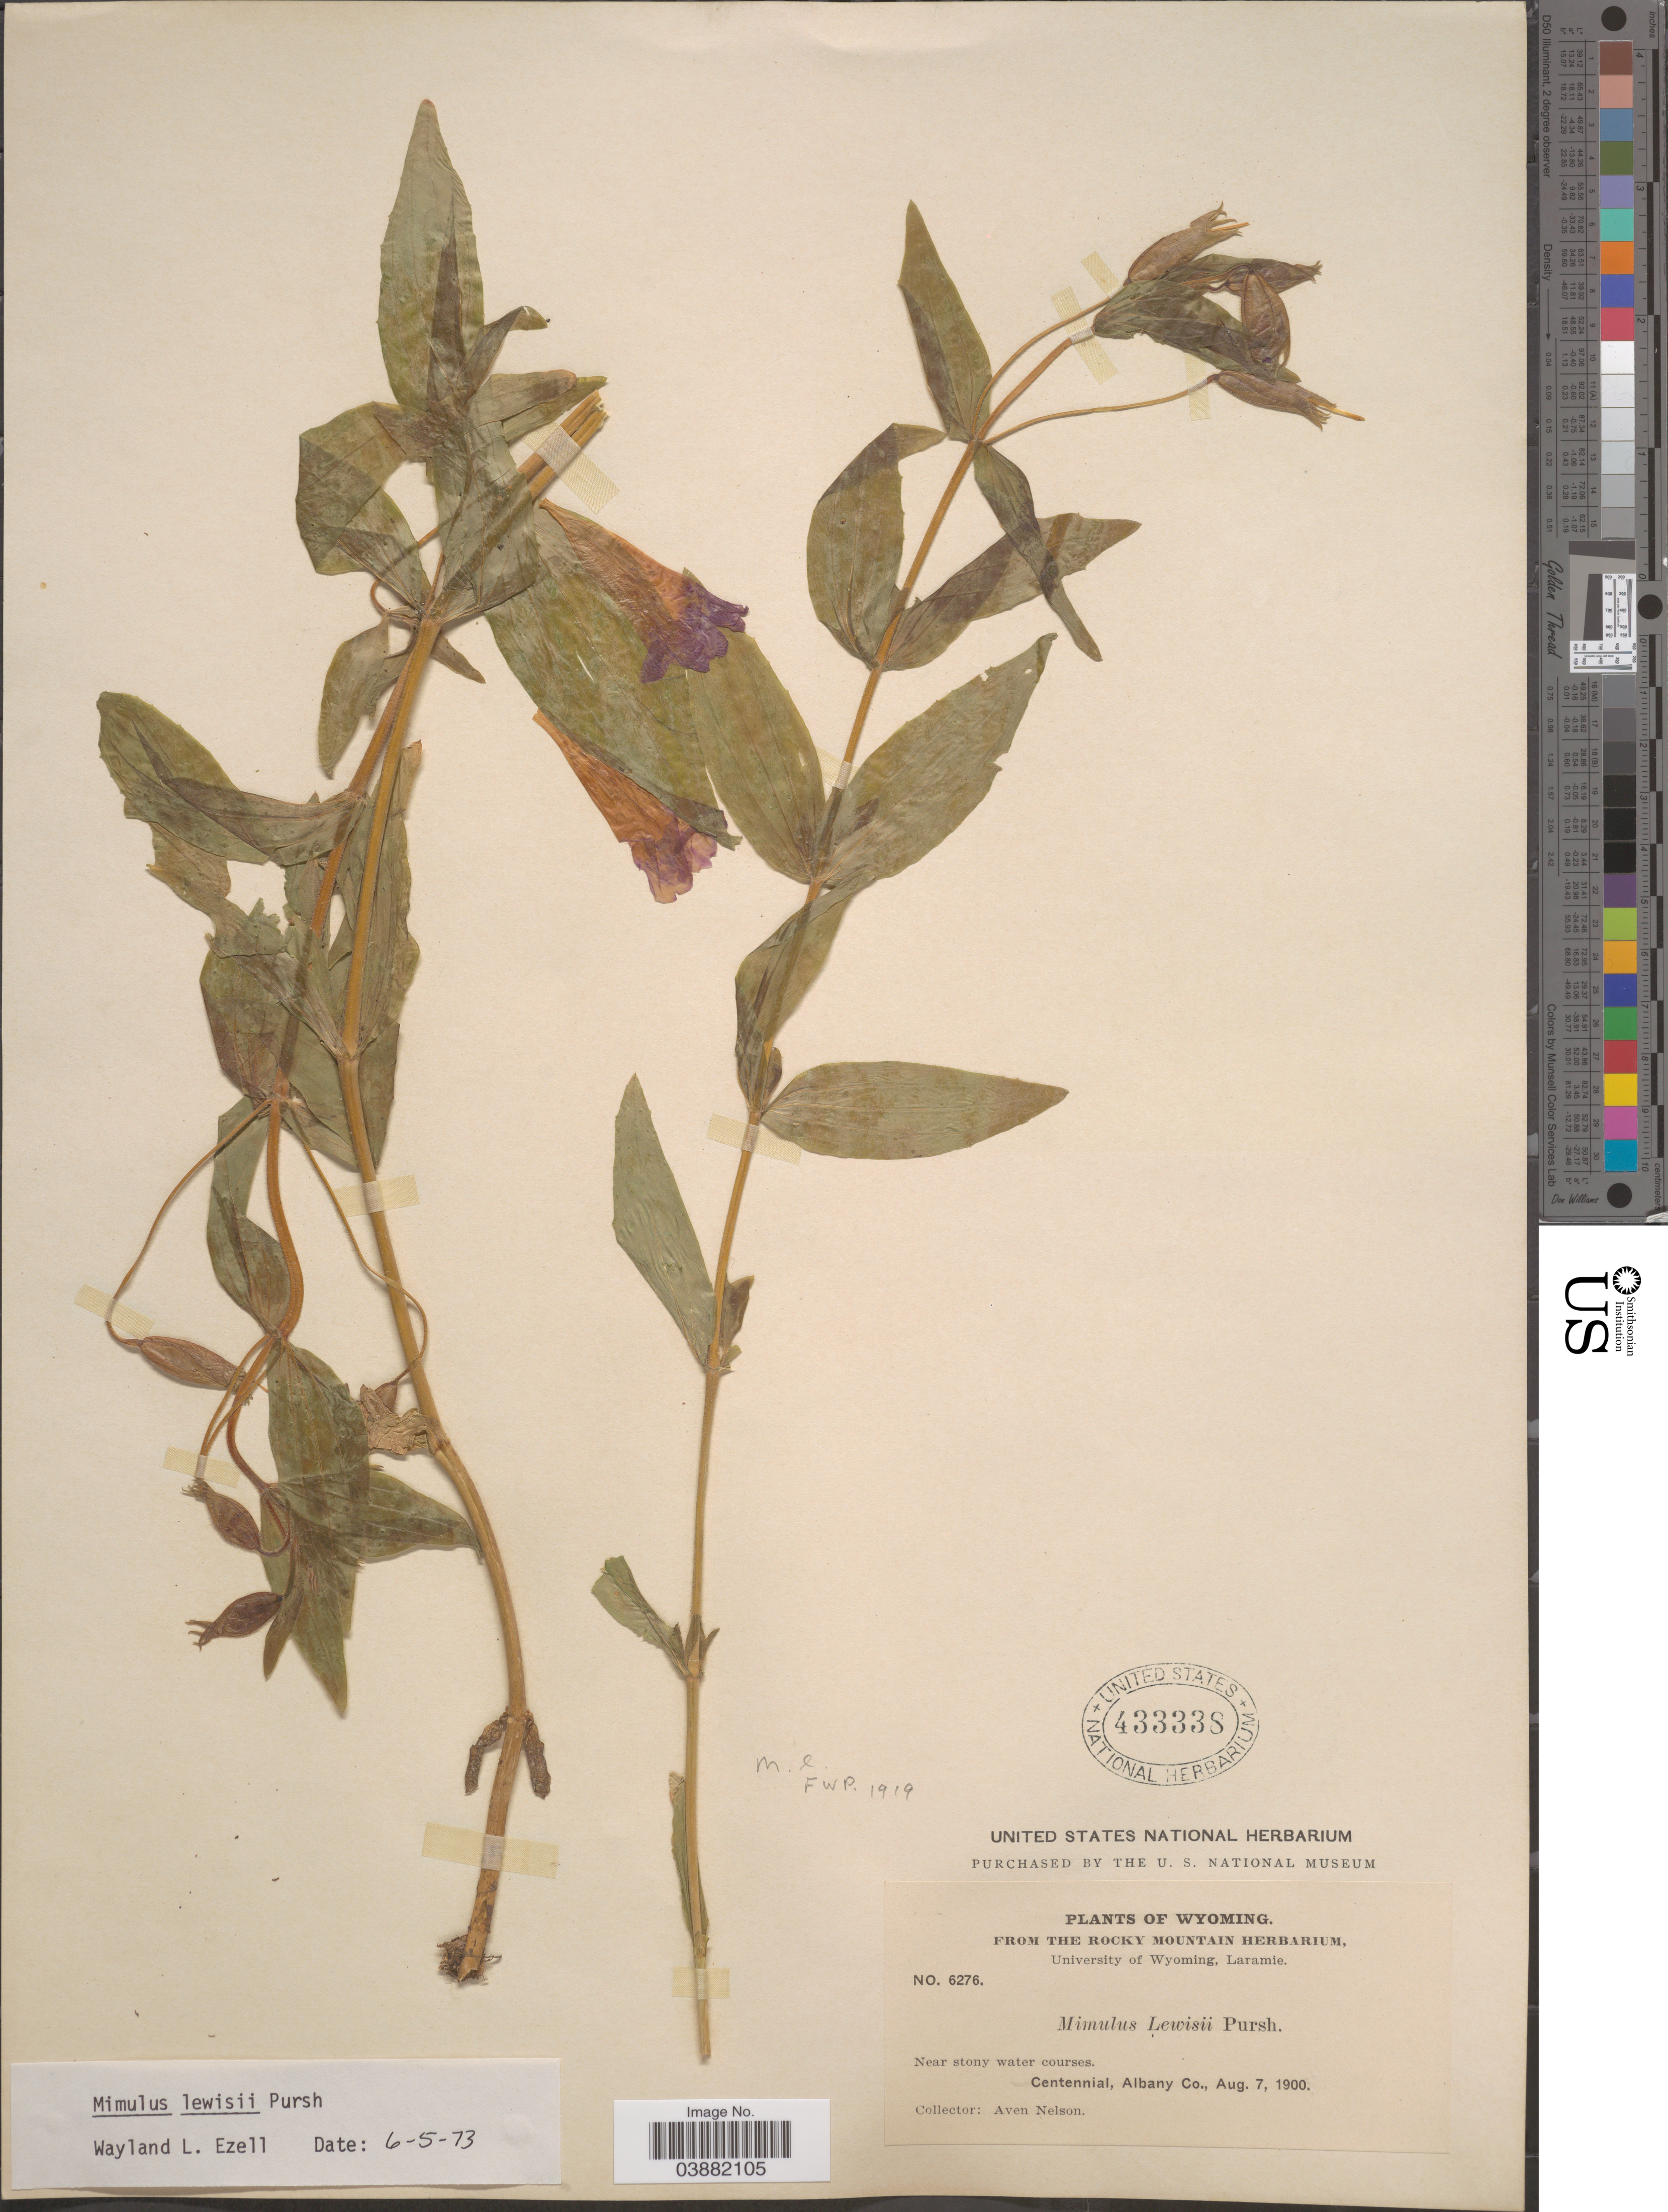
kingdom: Plantae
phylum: Tracheophyta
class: Magnoliopsida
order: Lamiales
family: Phrymaceae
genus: Mimulus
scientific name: Mimulus lewisii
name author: Pursh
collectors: A. Nelson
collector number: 6276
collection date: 1900-08-07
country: United States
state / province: Wyoming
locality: Centennial, Albany Co.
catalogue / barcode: US 433338